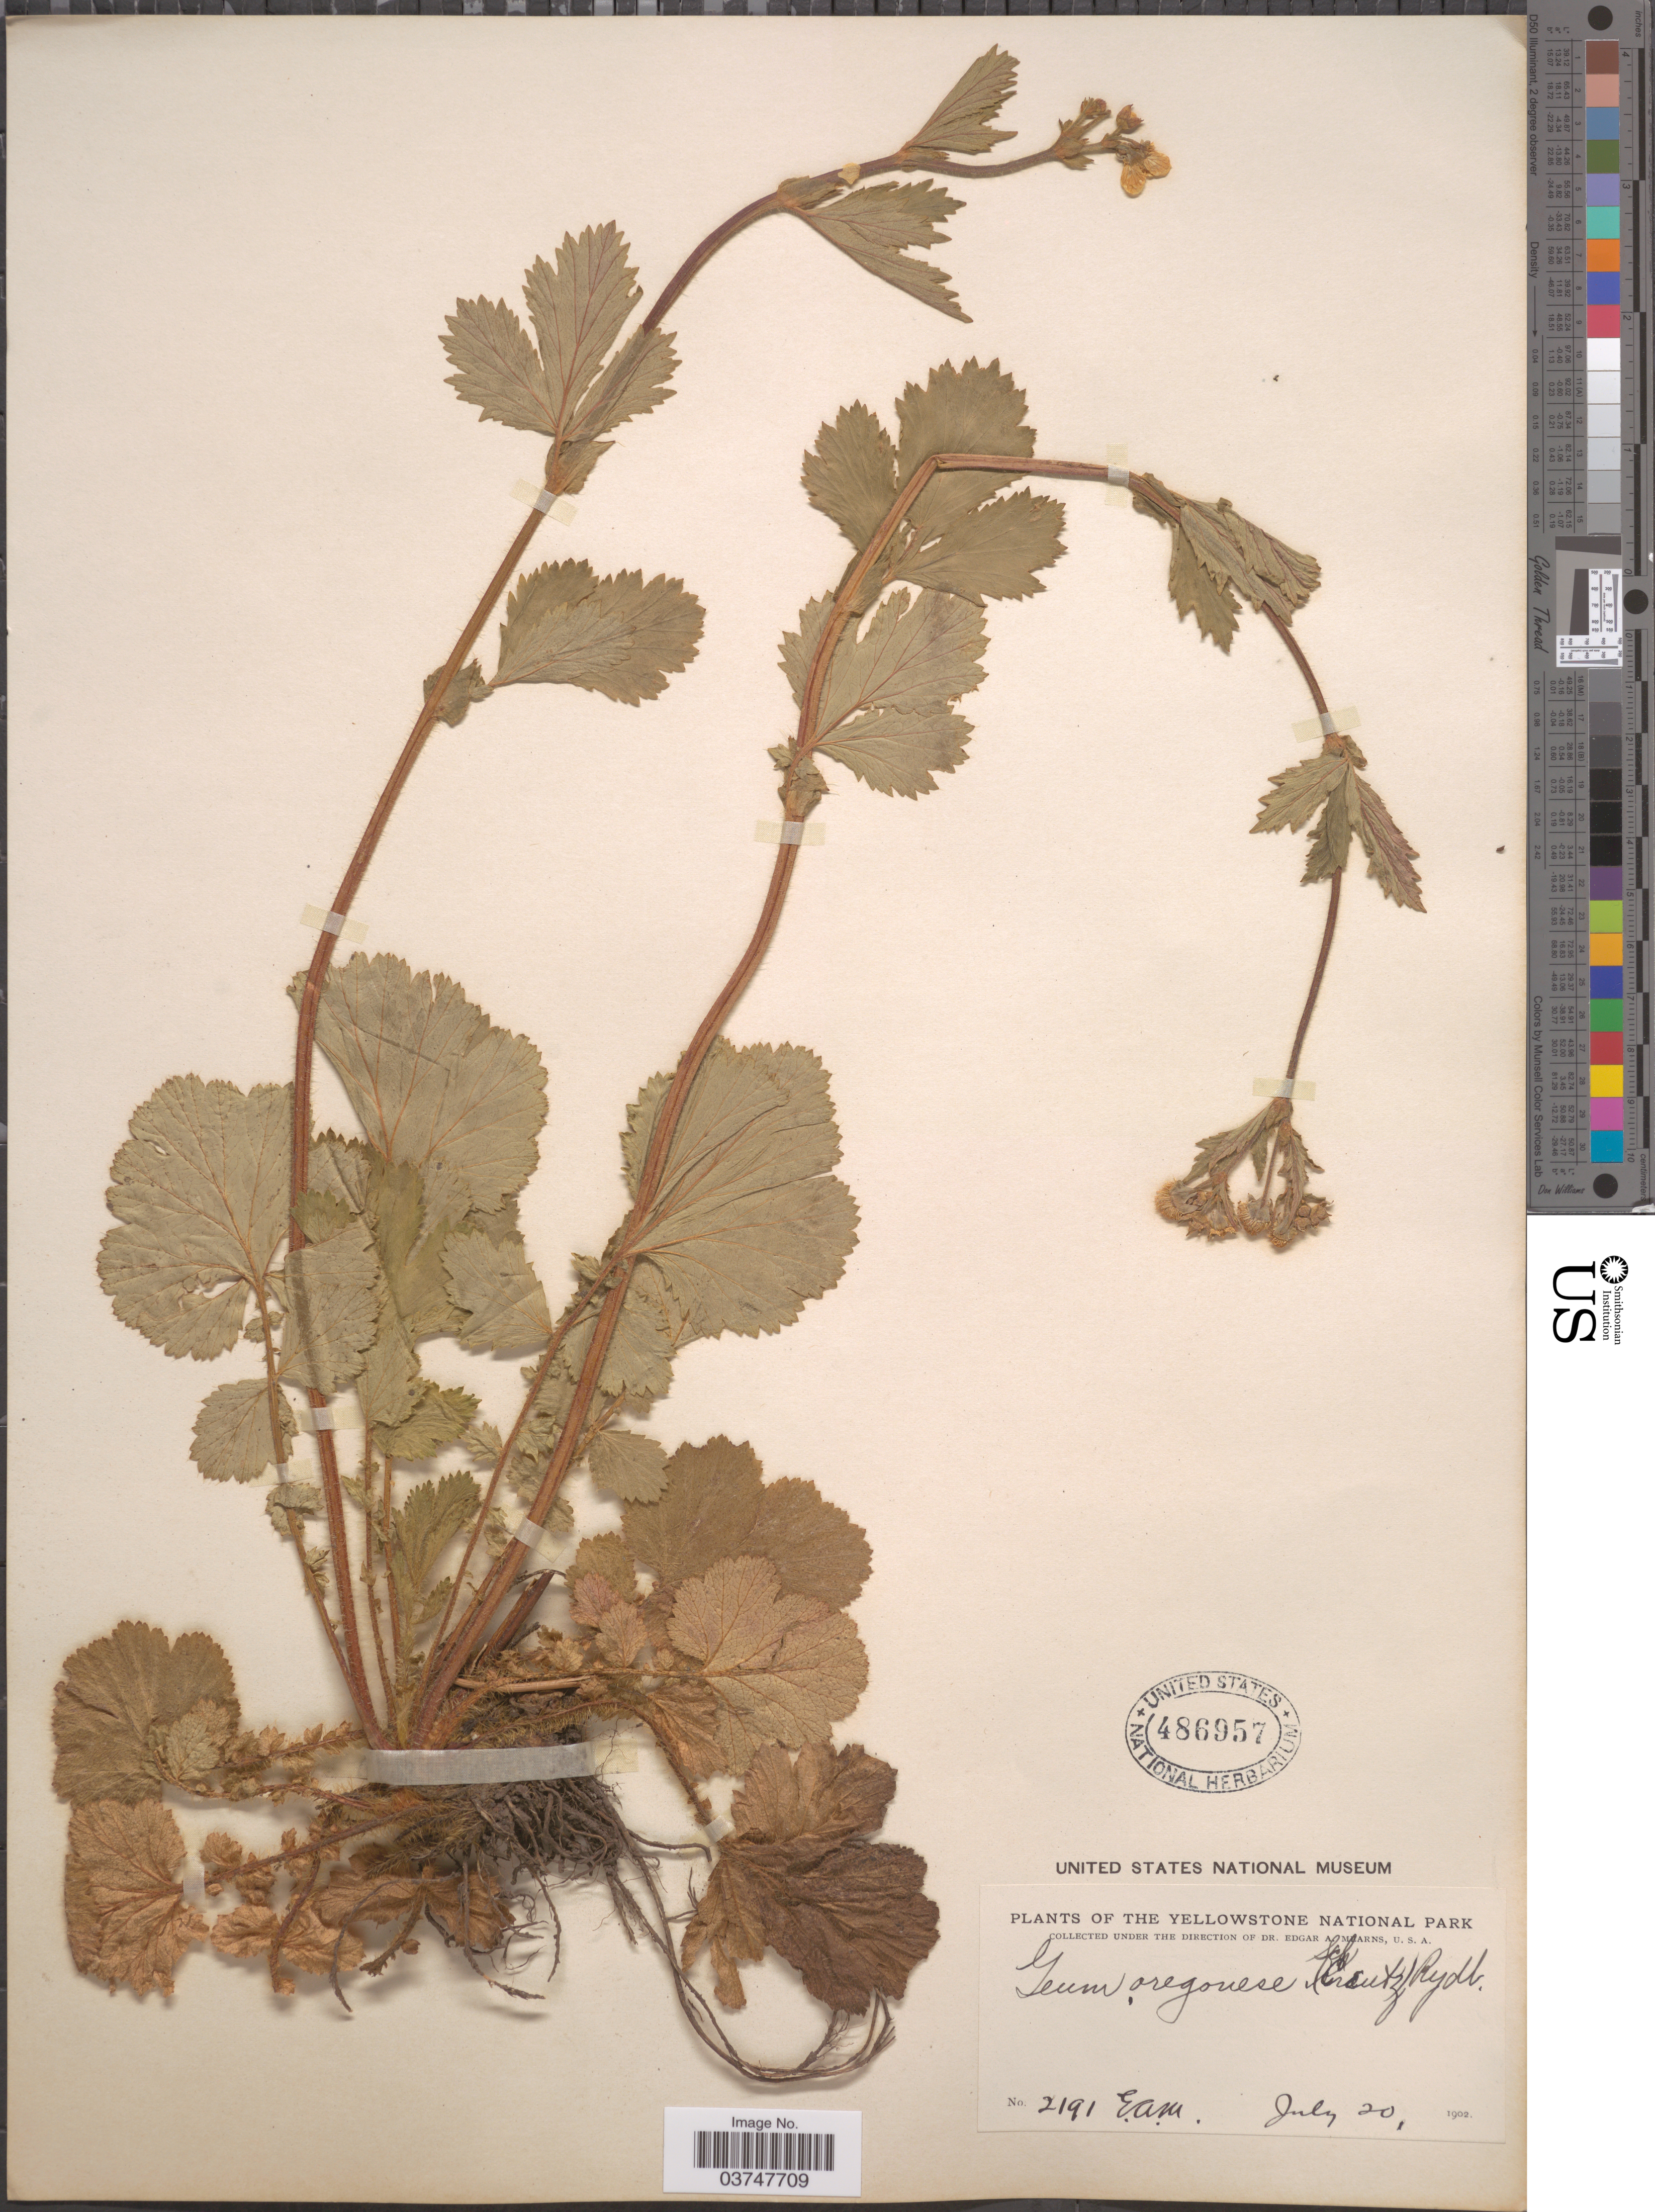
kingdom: Plantae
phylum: Tracheophyta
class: Magnoliopsida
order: Rosales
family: Rosaceae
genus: Geum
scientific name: Geum oregonense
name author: Rydb.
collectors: E. A. Mearns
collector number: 2191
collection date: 1902-07-20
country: United States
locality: The Yellowstone National Park.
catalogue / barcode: US 486957